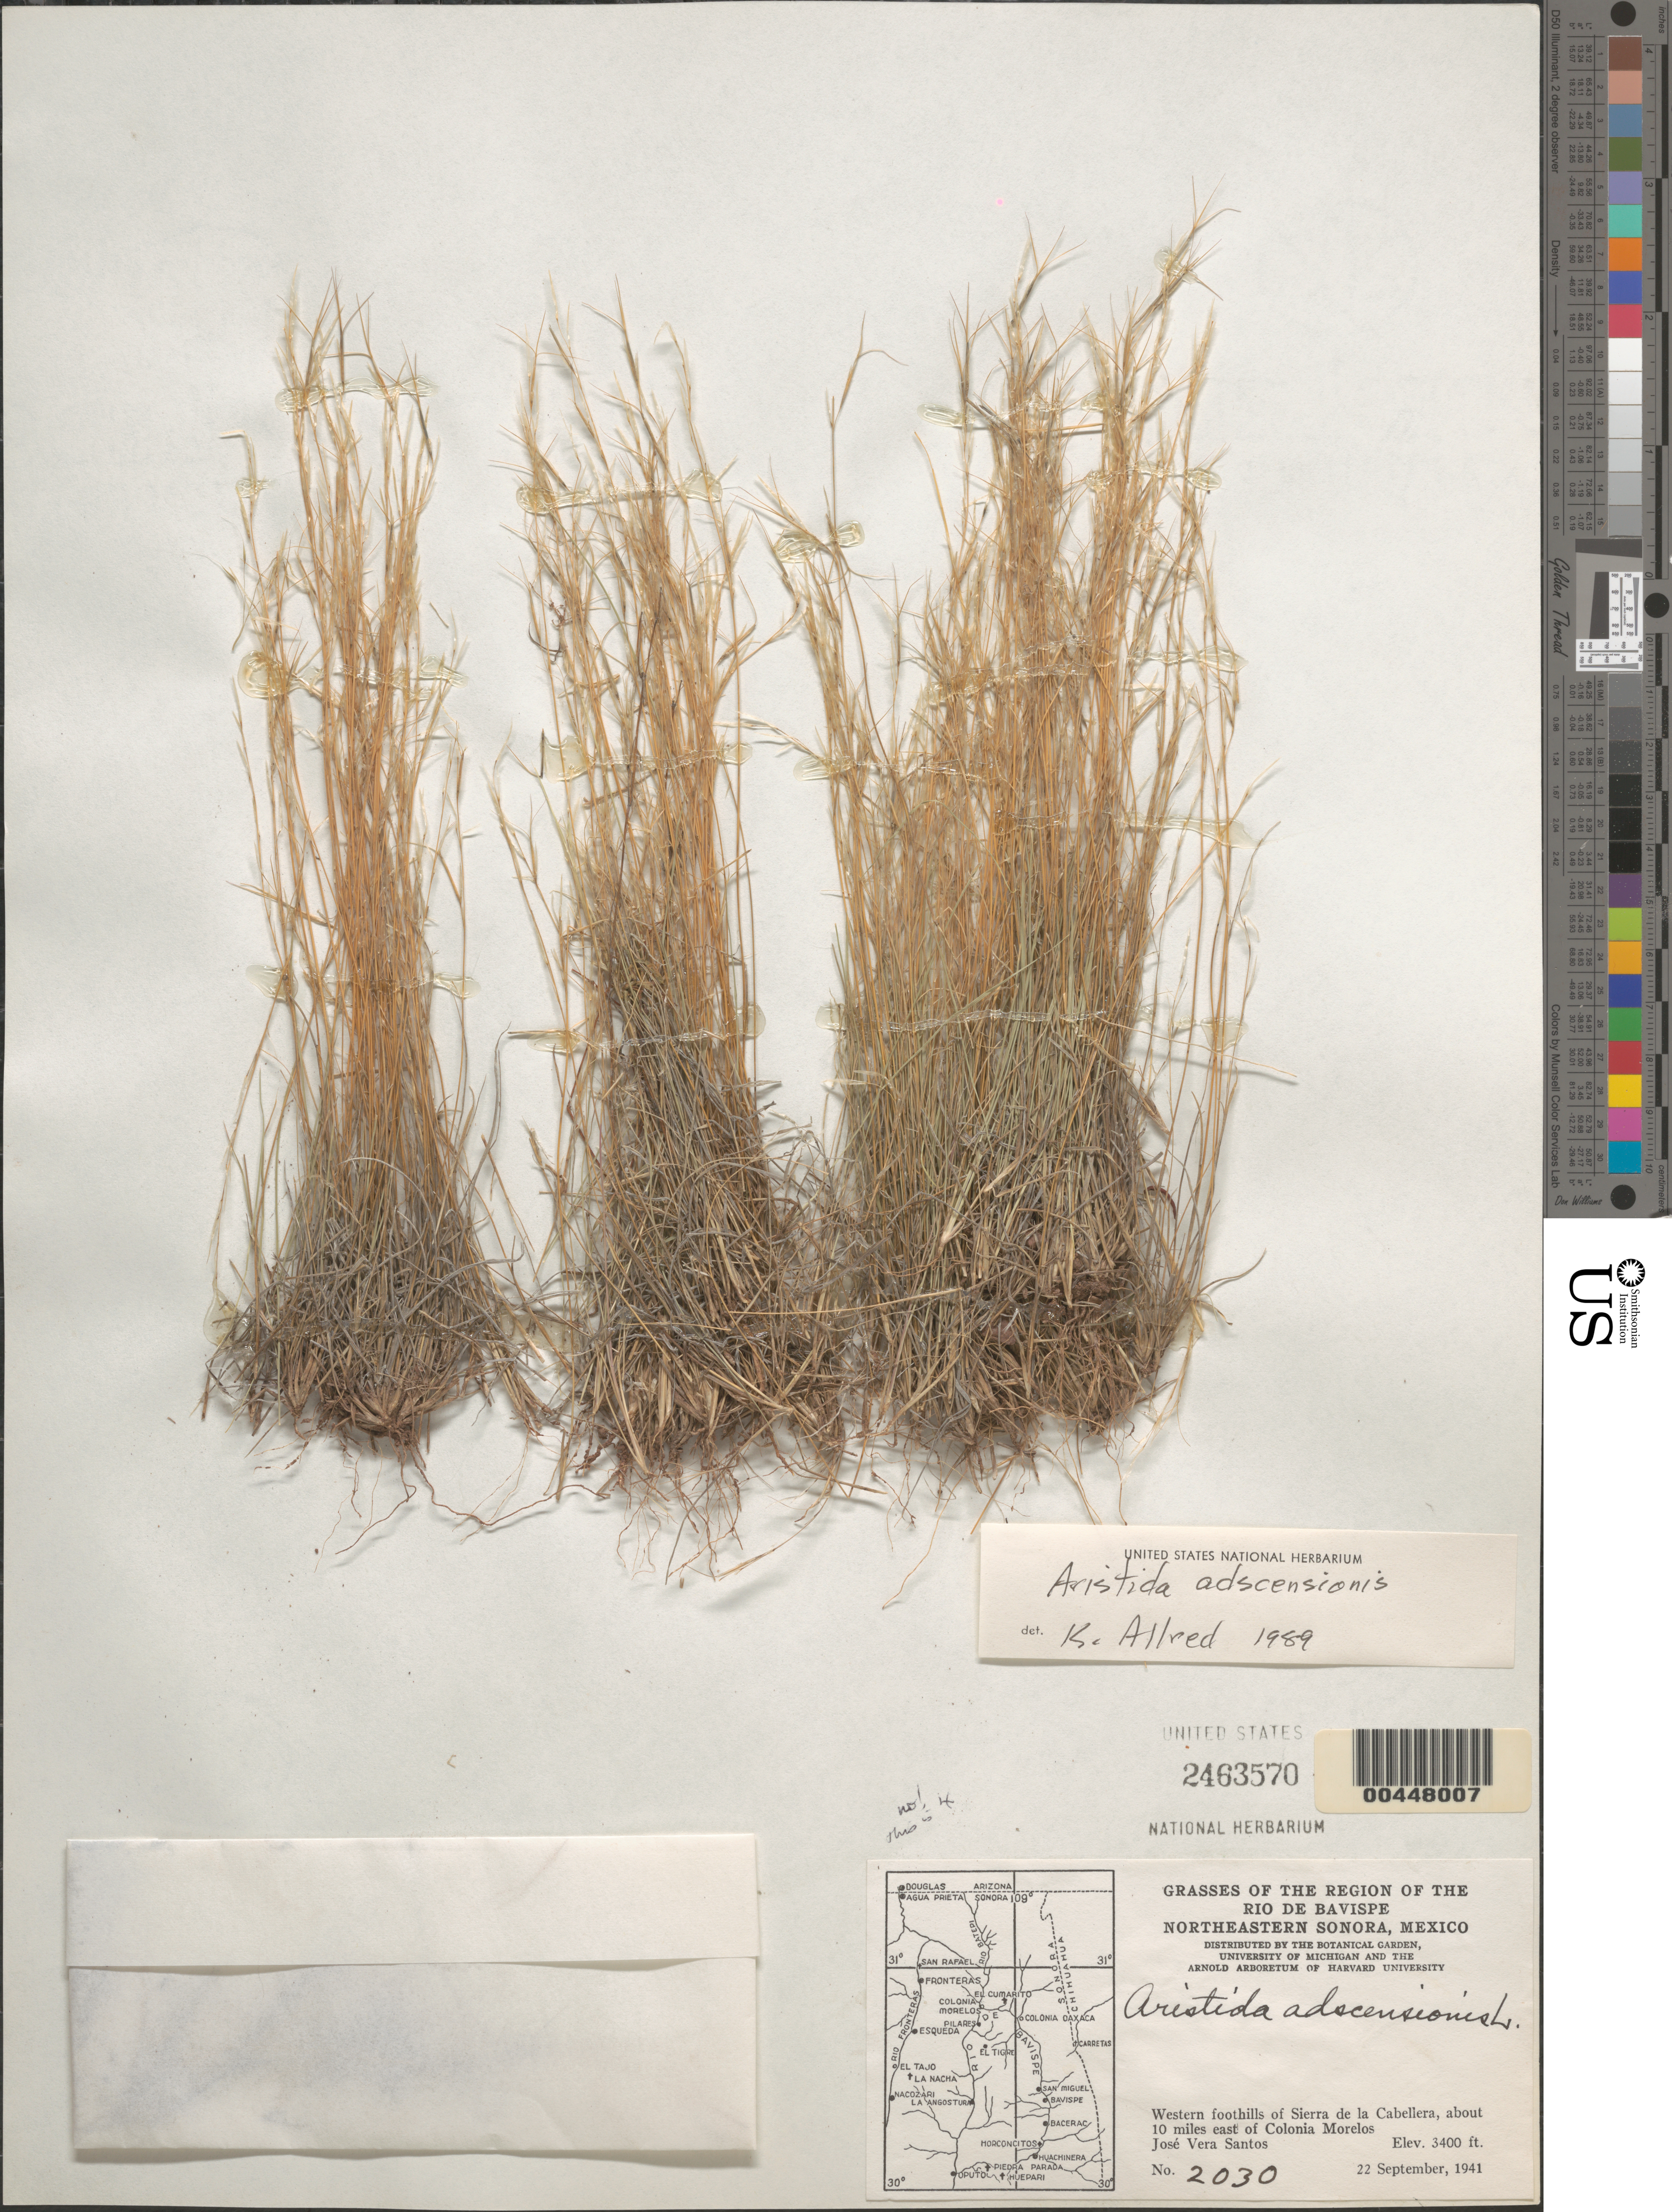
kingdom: Plantae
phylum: Tracheophyta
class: Liliopsida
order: Poales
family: Poaceae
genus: Aristida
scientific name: Aristida adscensionis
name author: L.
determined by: Allred, K.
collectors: J. V. Santos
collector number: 2030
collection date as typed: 22 Sep 1941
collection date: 1941-09-22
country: Mexico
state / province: Sinaloa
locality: Region of the Rio de Bavispe, NE Sonora, western foothills of Sierra de la Cabellera, about 10 mi E of Colonia Morelos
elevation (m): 1036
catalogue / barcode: US 2463570